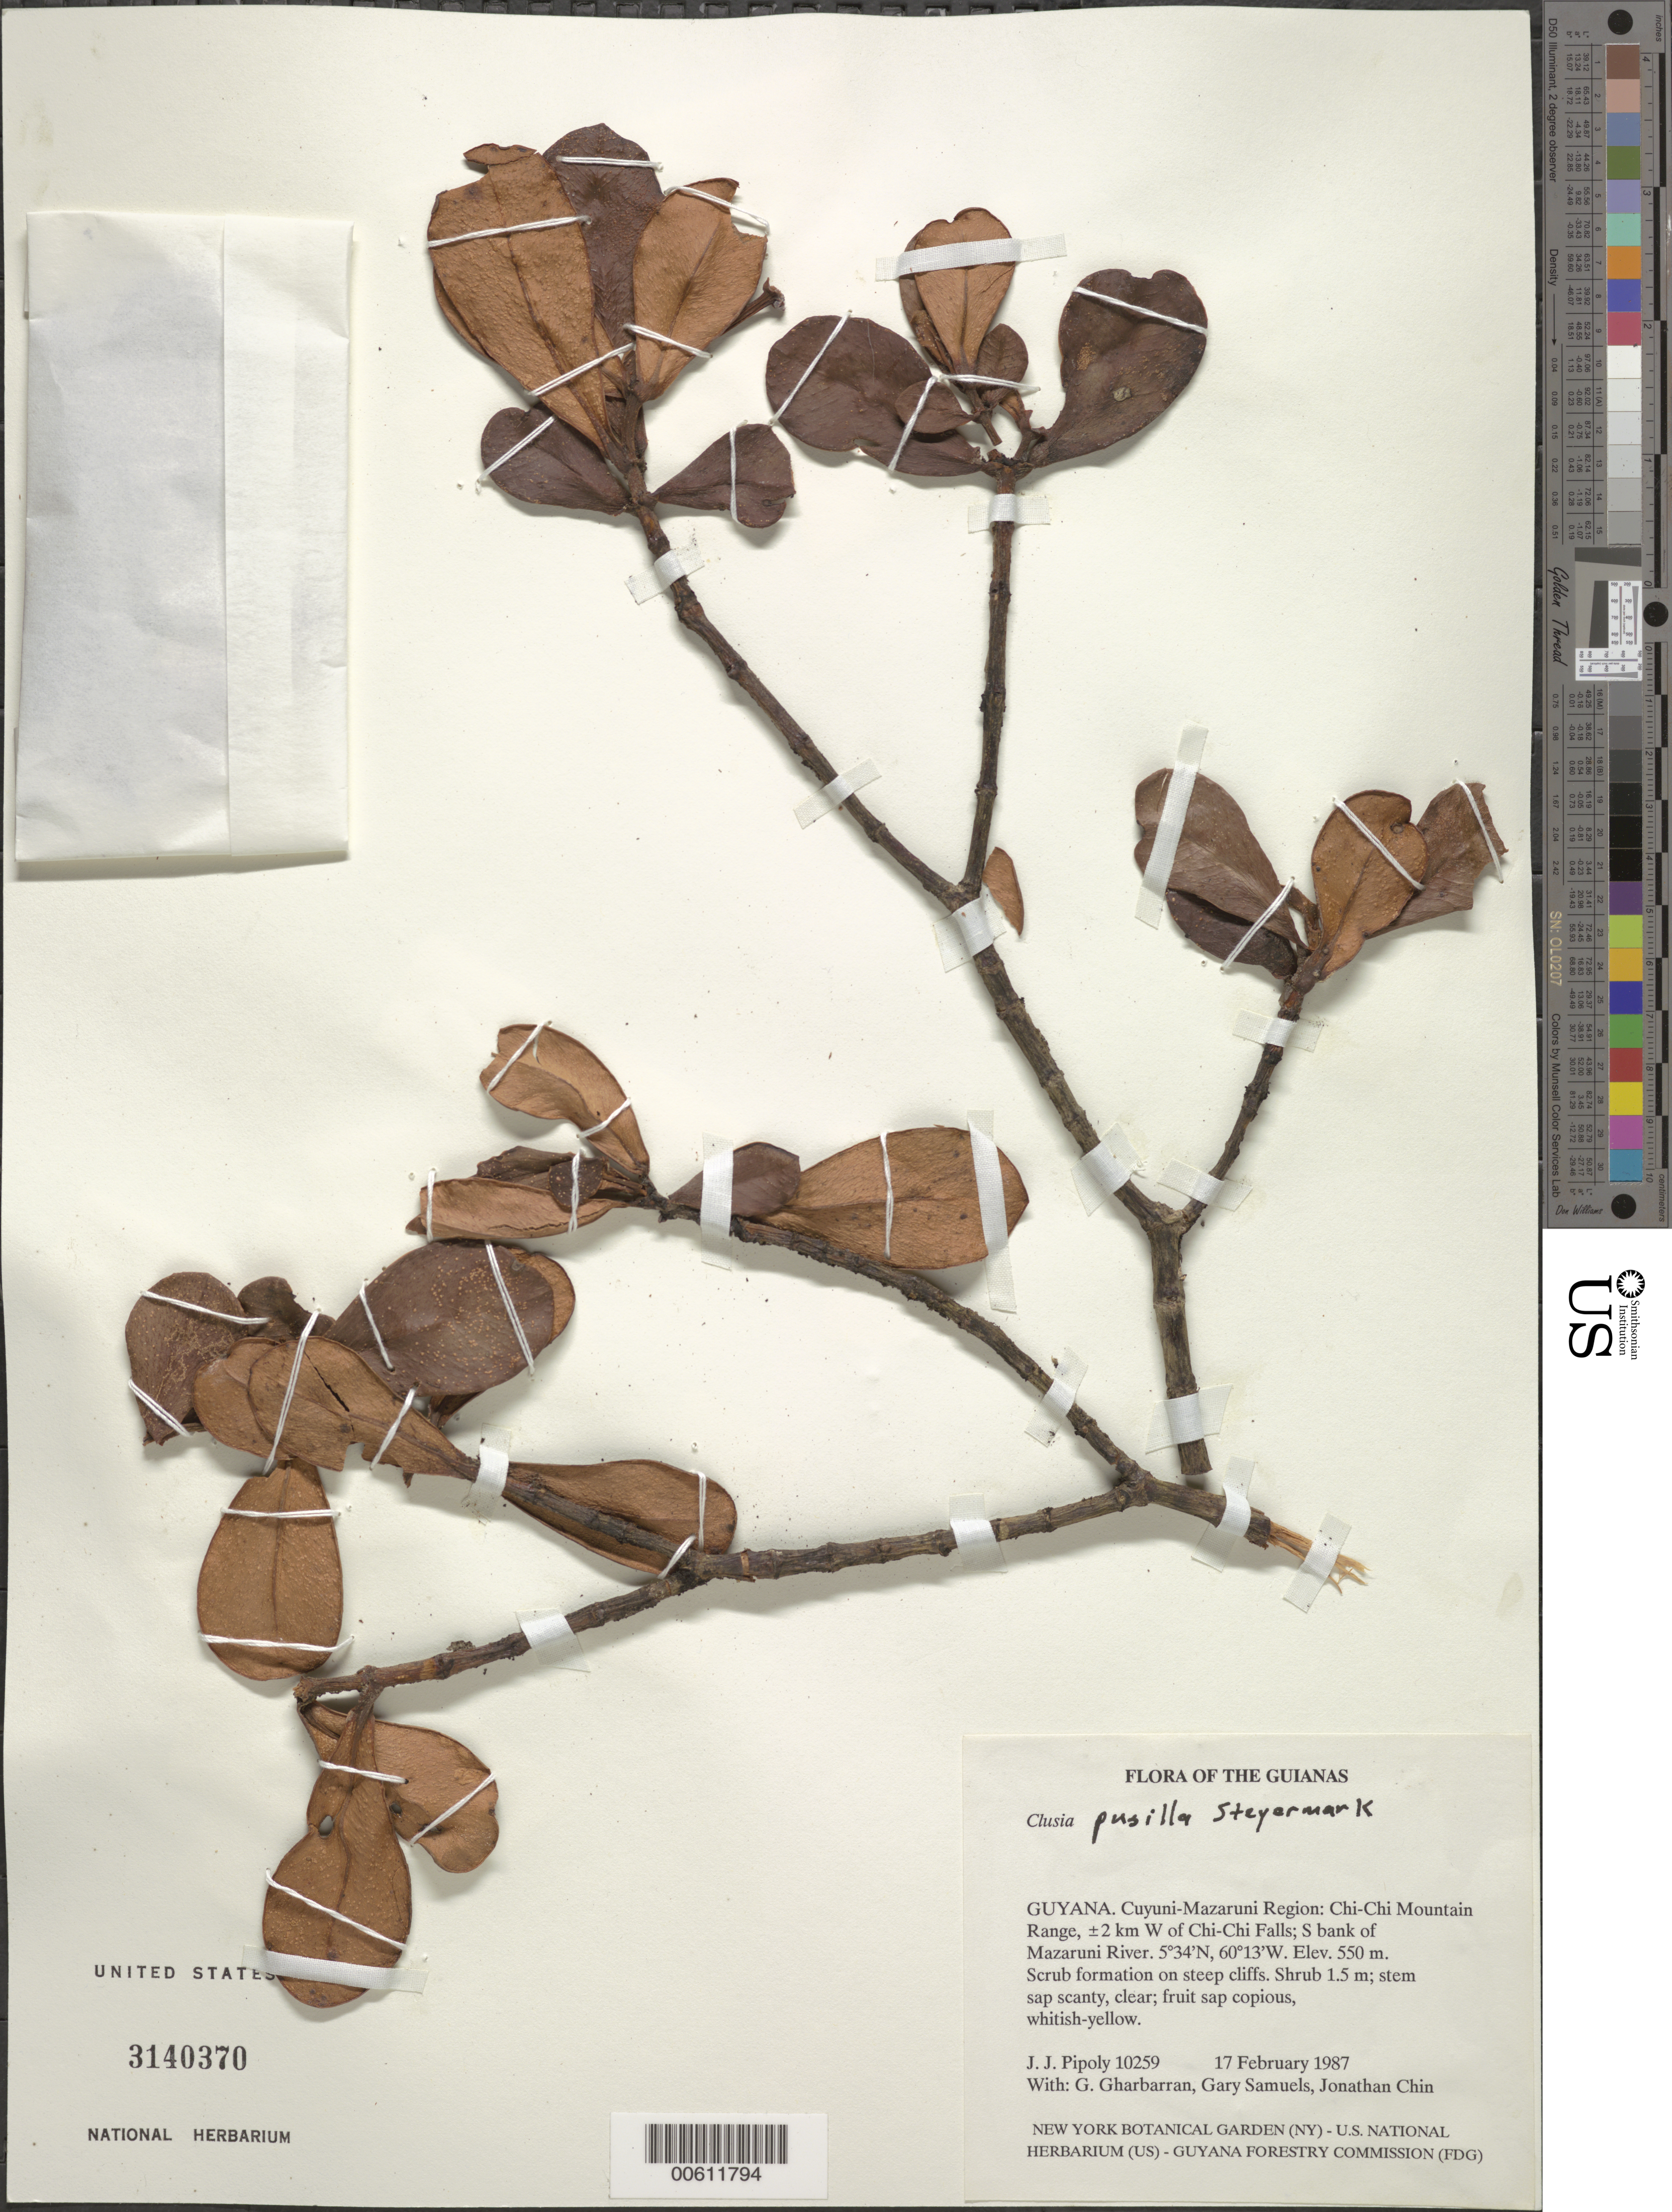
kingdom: Plantae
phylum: Tracheophyta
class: Magnoliopsida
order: Malpighiales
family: Clusiaceae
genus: Clusia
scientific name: Clusia pusilla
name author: Steyerm.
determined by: Pipoly, J. J., III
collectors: J. J. Pipoly, G. Gharbarran, G. Samuels & J. Chin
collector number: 10259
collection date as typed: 17 February 1987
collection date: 1987-02-17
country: Guyana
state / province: Cuyuni-Mazaruni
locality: Chi-Chi Mountain Range, ±2 km W of Chi-Chi Falls; S bank of Mazaruni River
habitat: Scrub formation on steep cliffs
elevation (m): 550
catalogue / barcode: US 3140370